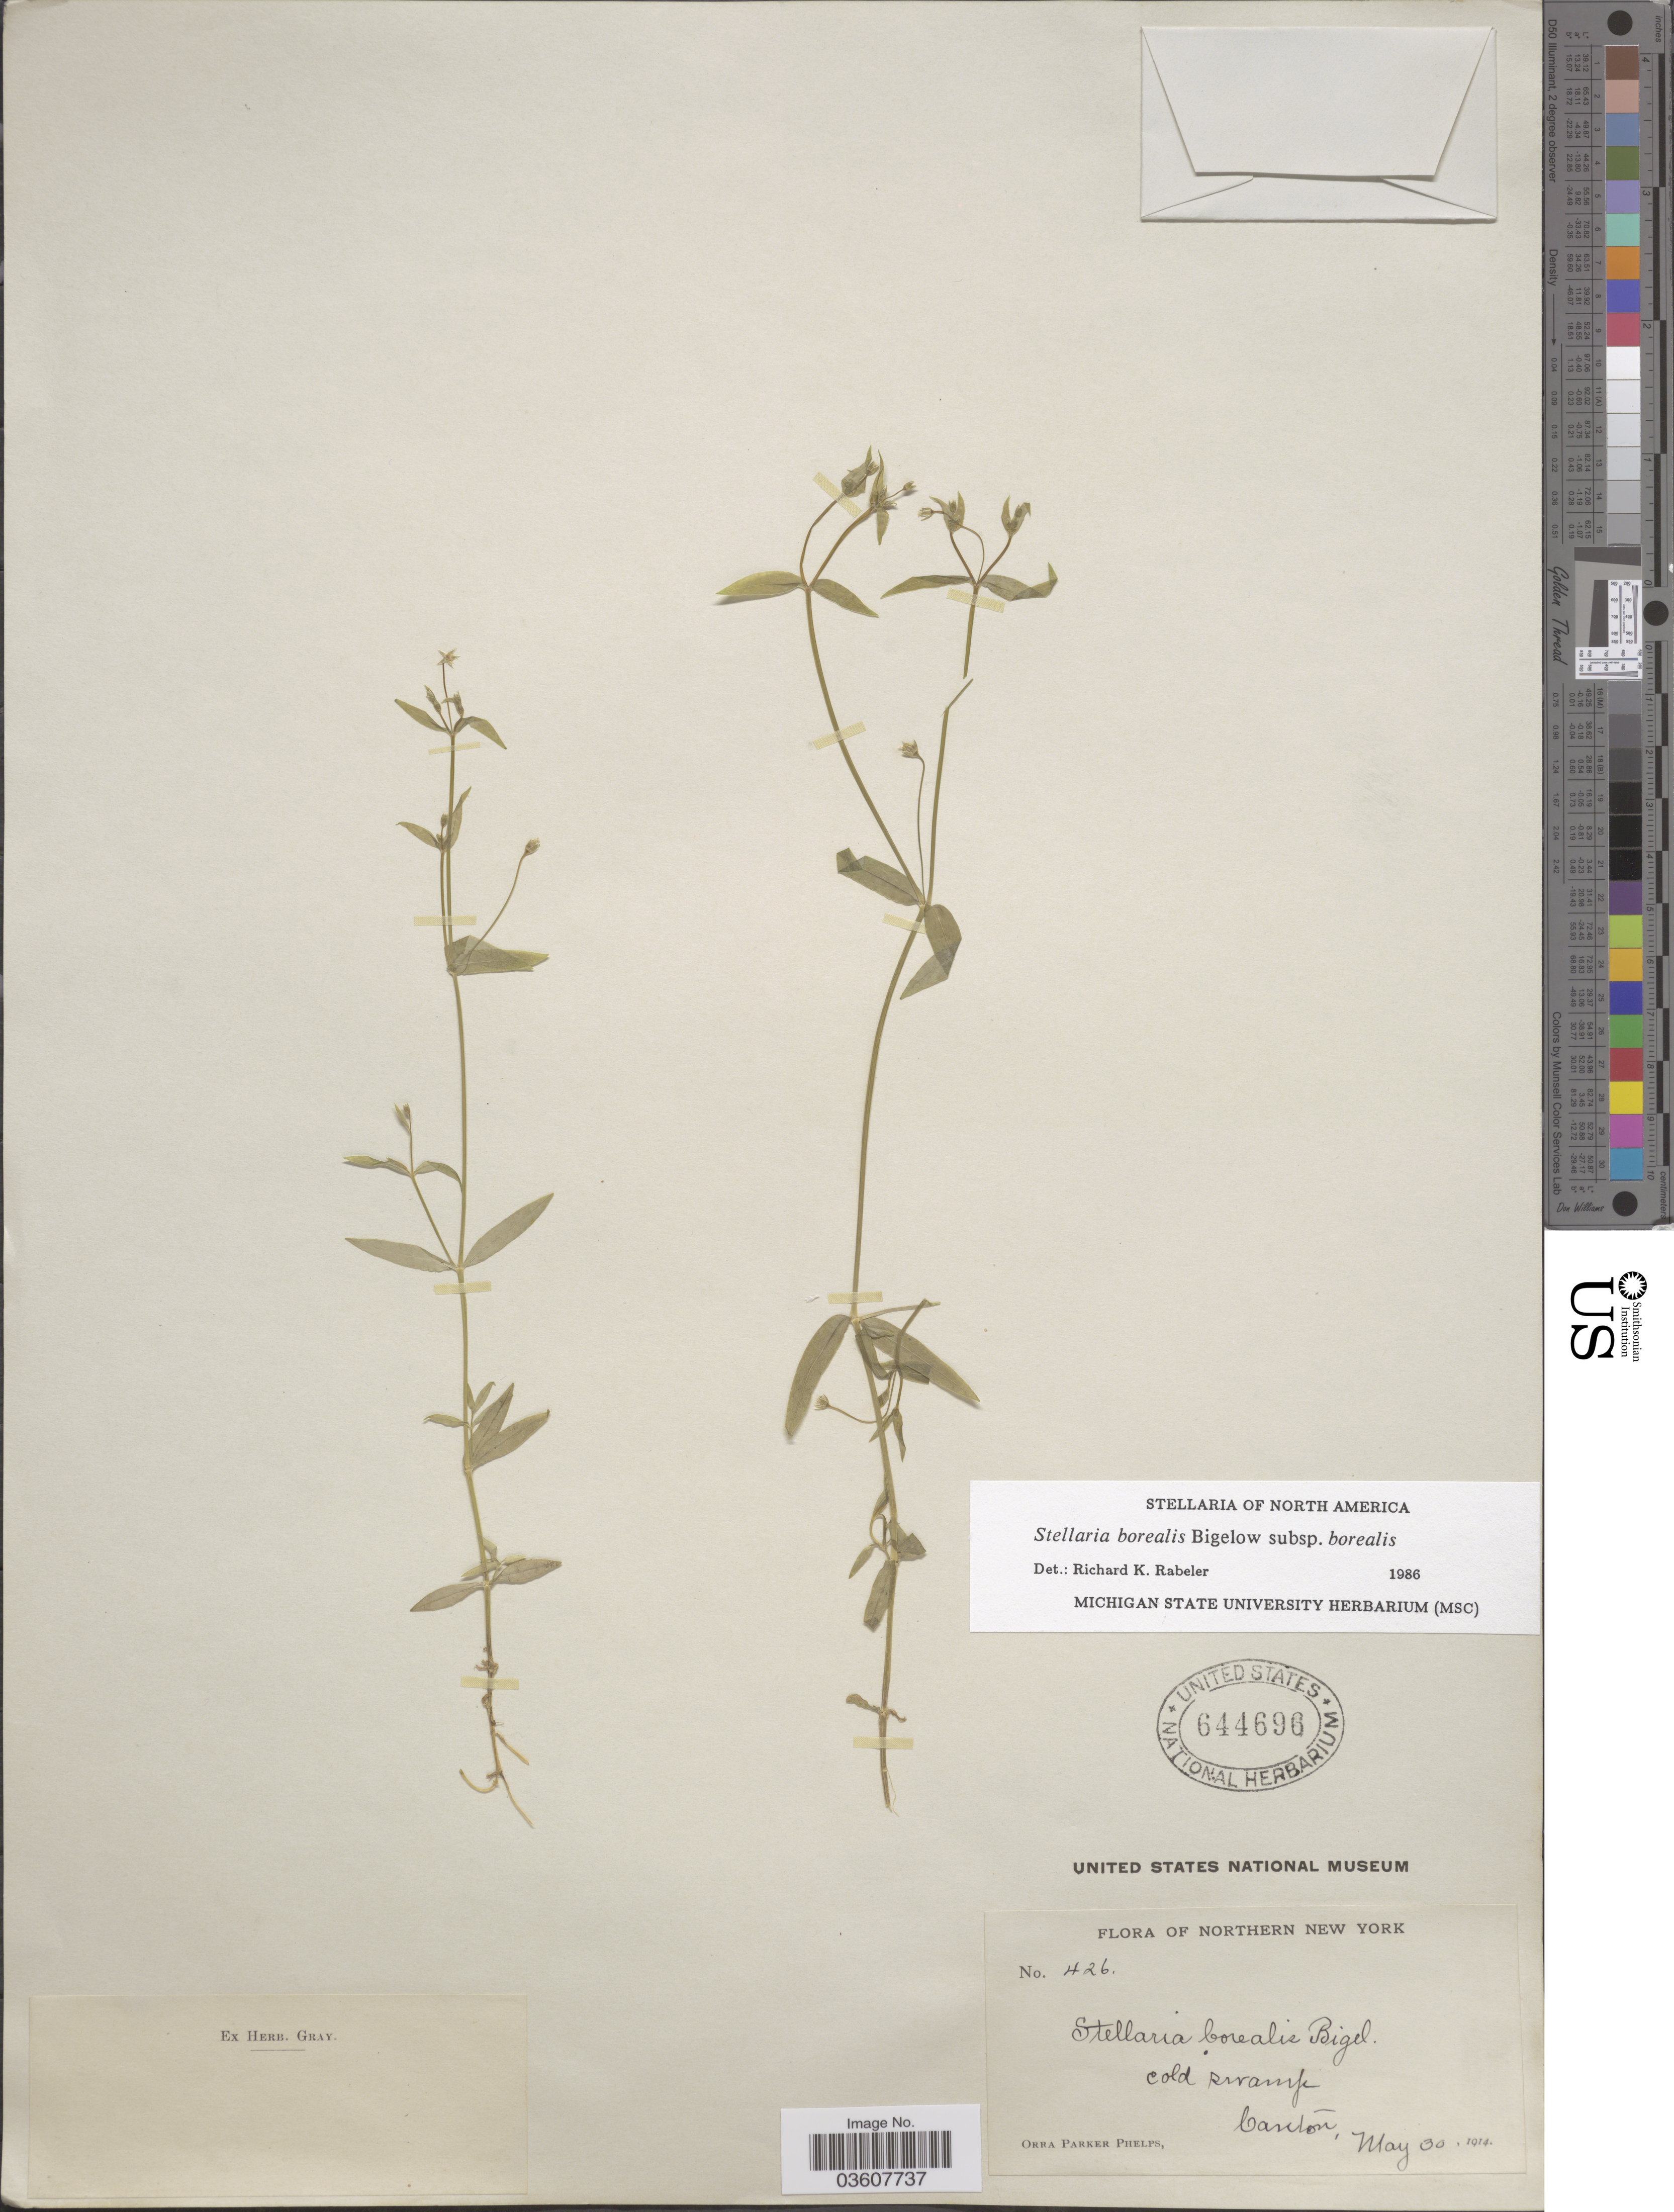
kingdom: Plantae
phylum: Tracheophyta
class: Magnoliopsida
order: Caryophyllales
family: Caryophyllaceae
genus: Stellaria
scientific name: Stellaria borealis subsp. borealis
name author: Bigelow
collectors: O. P. Phelps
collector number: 426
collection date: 1914-05-30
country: United States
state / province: New York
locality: Northern New York. Cold swamp Canton.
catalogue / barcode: US 644696